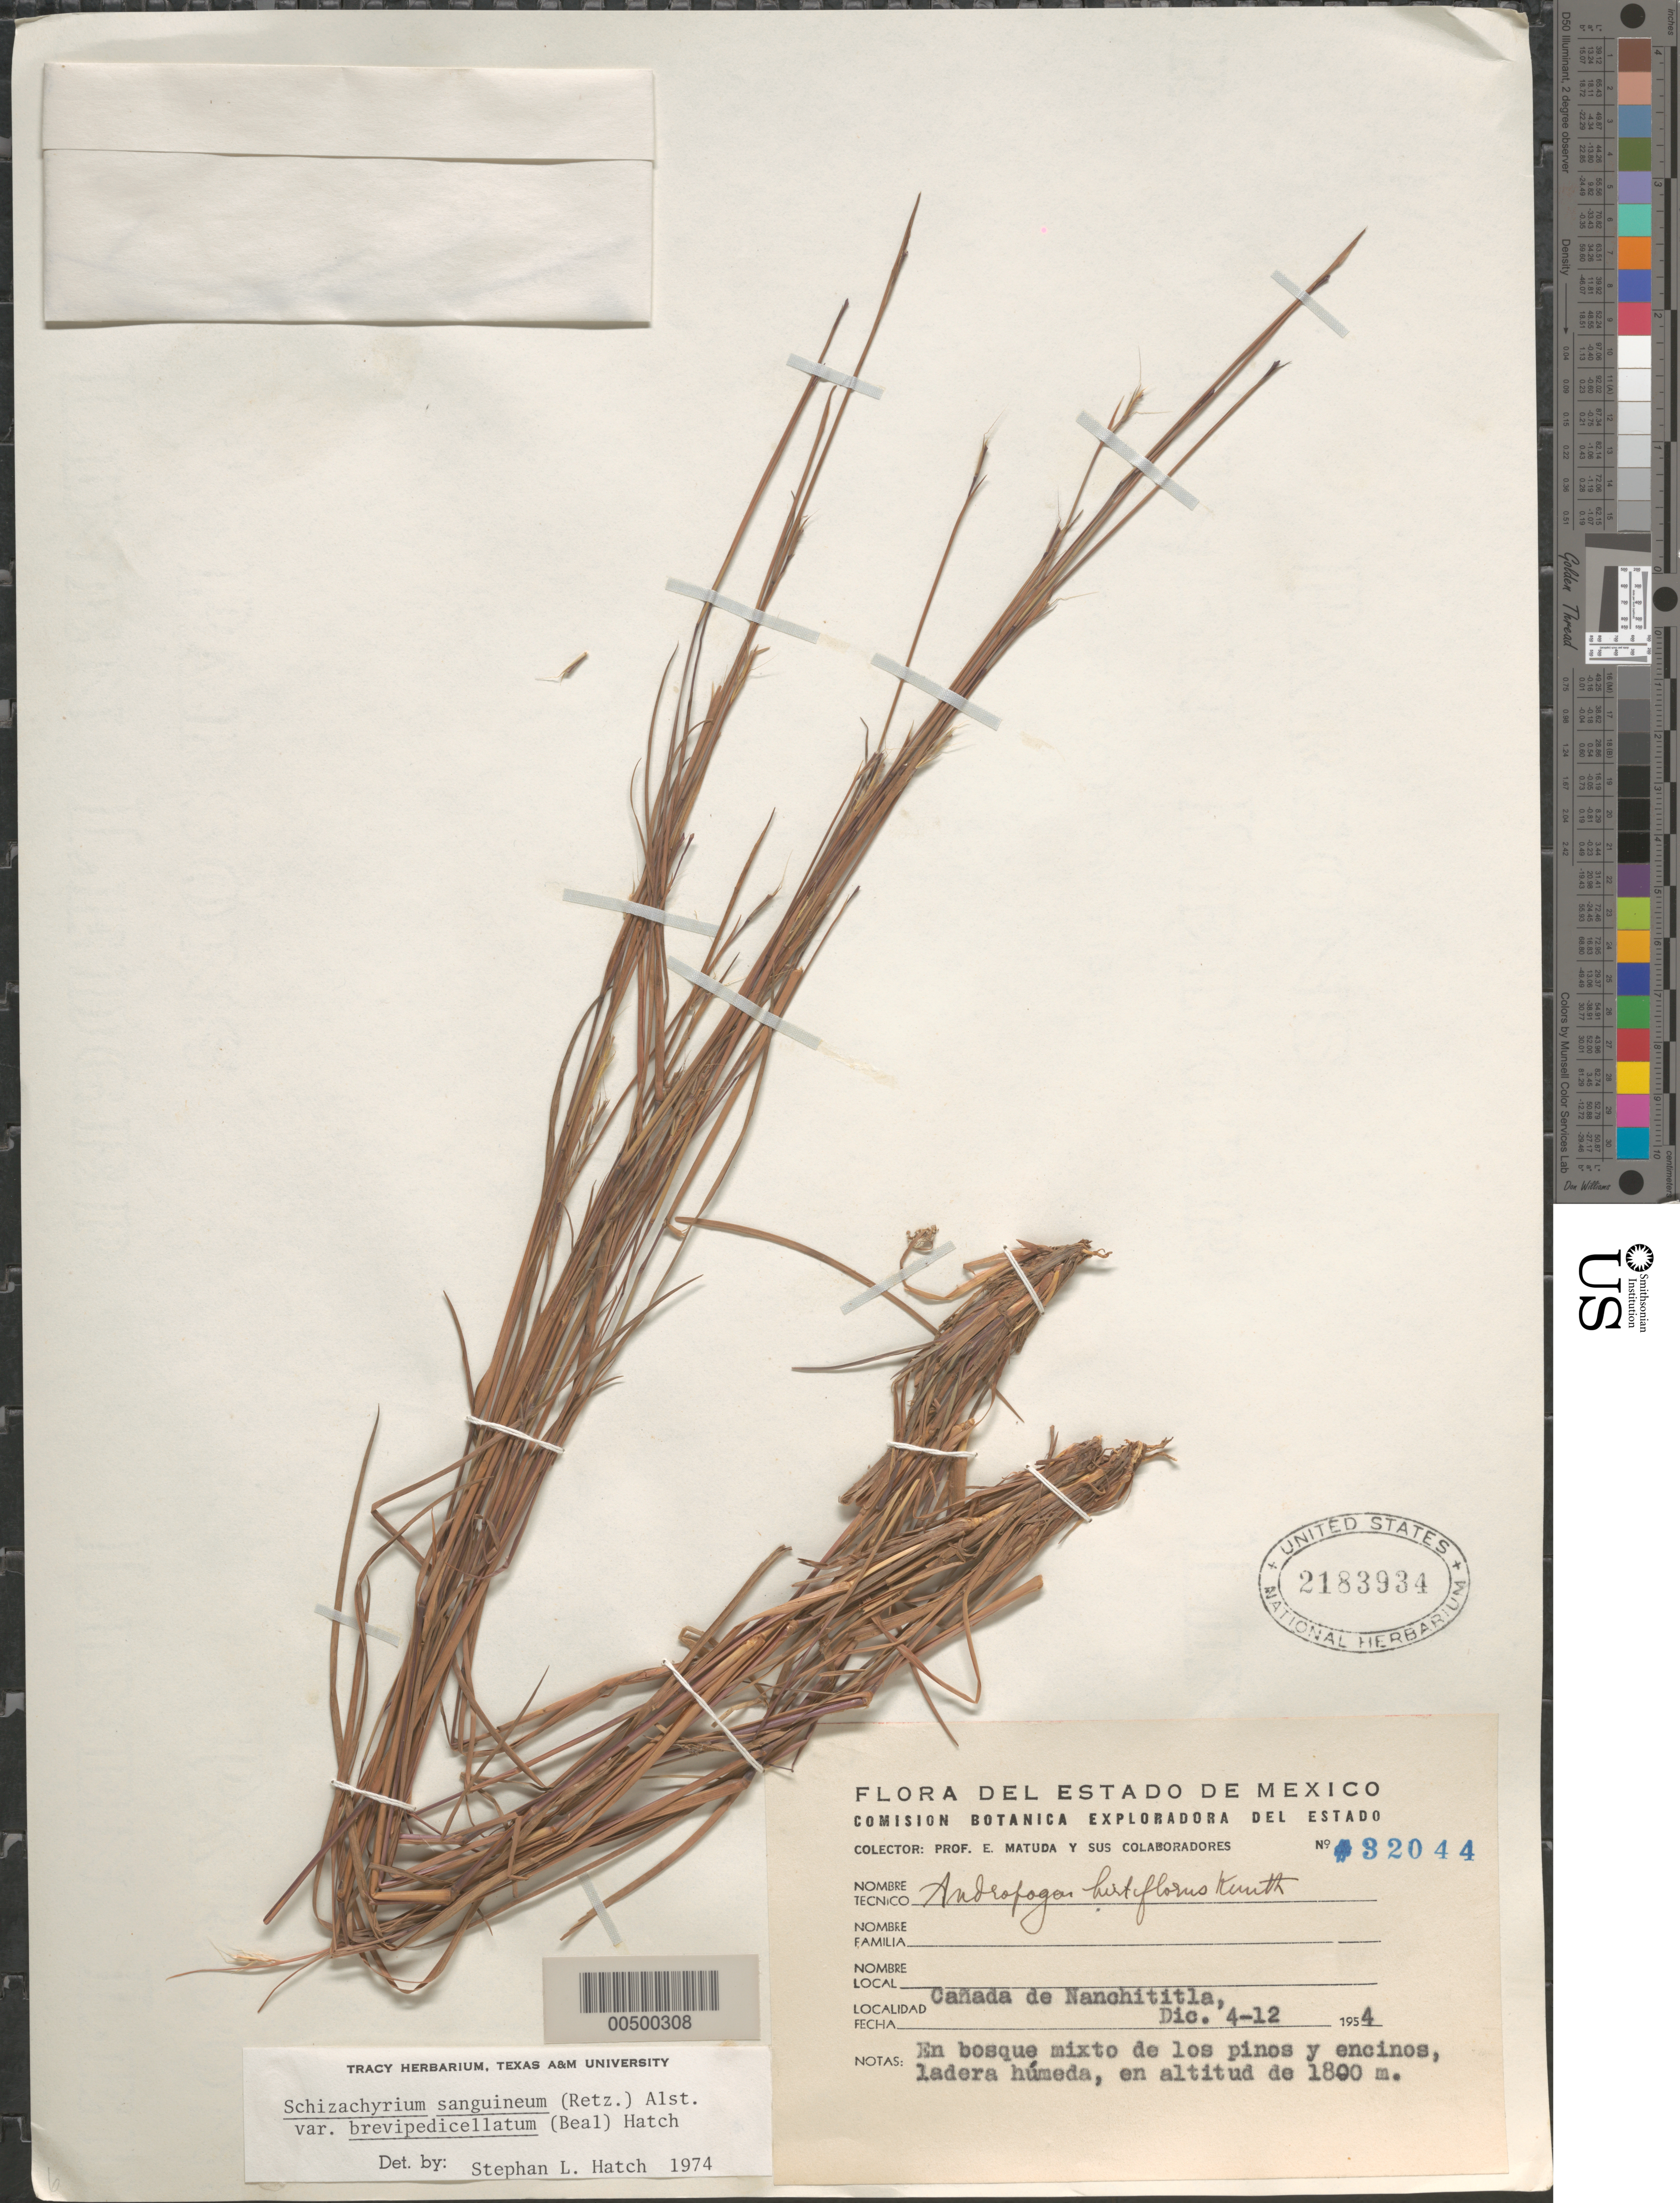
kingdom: Plantae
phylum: Tracheophyta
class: Liliopsida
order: Poales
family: Poaceae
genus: Schizachyrium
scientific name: Schizachyrium sanguineum var. brevipedicellatum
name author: (W.J. Beal) S.L. Hatch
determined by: Hatch, S. L.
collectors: E. Matuda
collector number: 32044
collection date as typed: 4 Dec 1954 to 12 Dec 1954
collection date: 1954-12-04/1954-12-12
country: Mexico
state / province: México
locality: Cañada de Nanchititla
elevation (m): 1800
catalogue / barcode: US 2183934